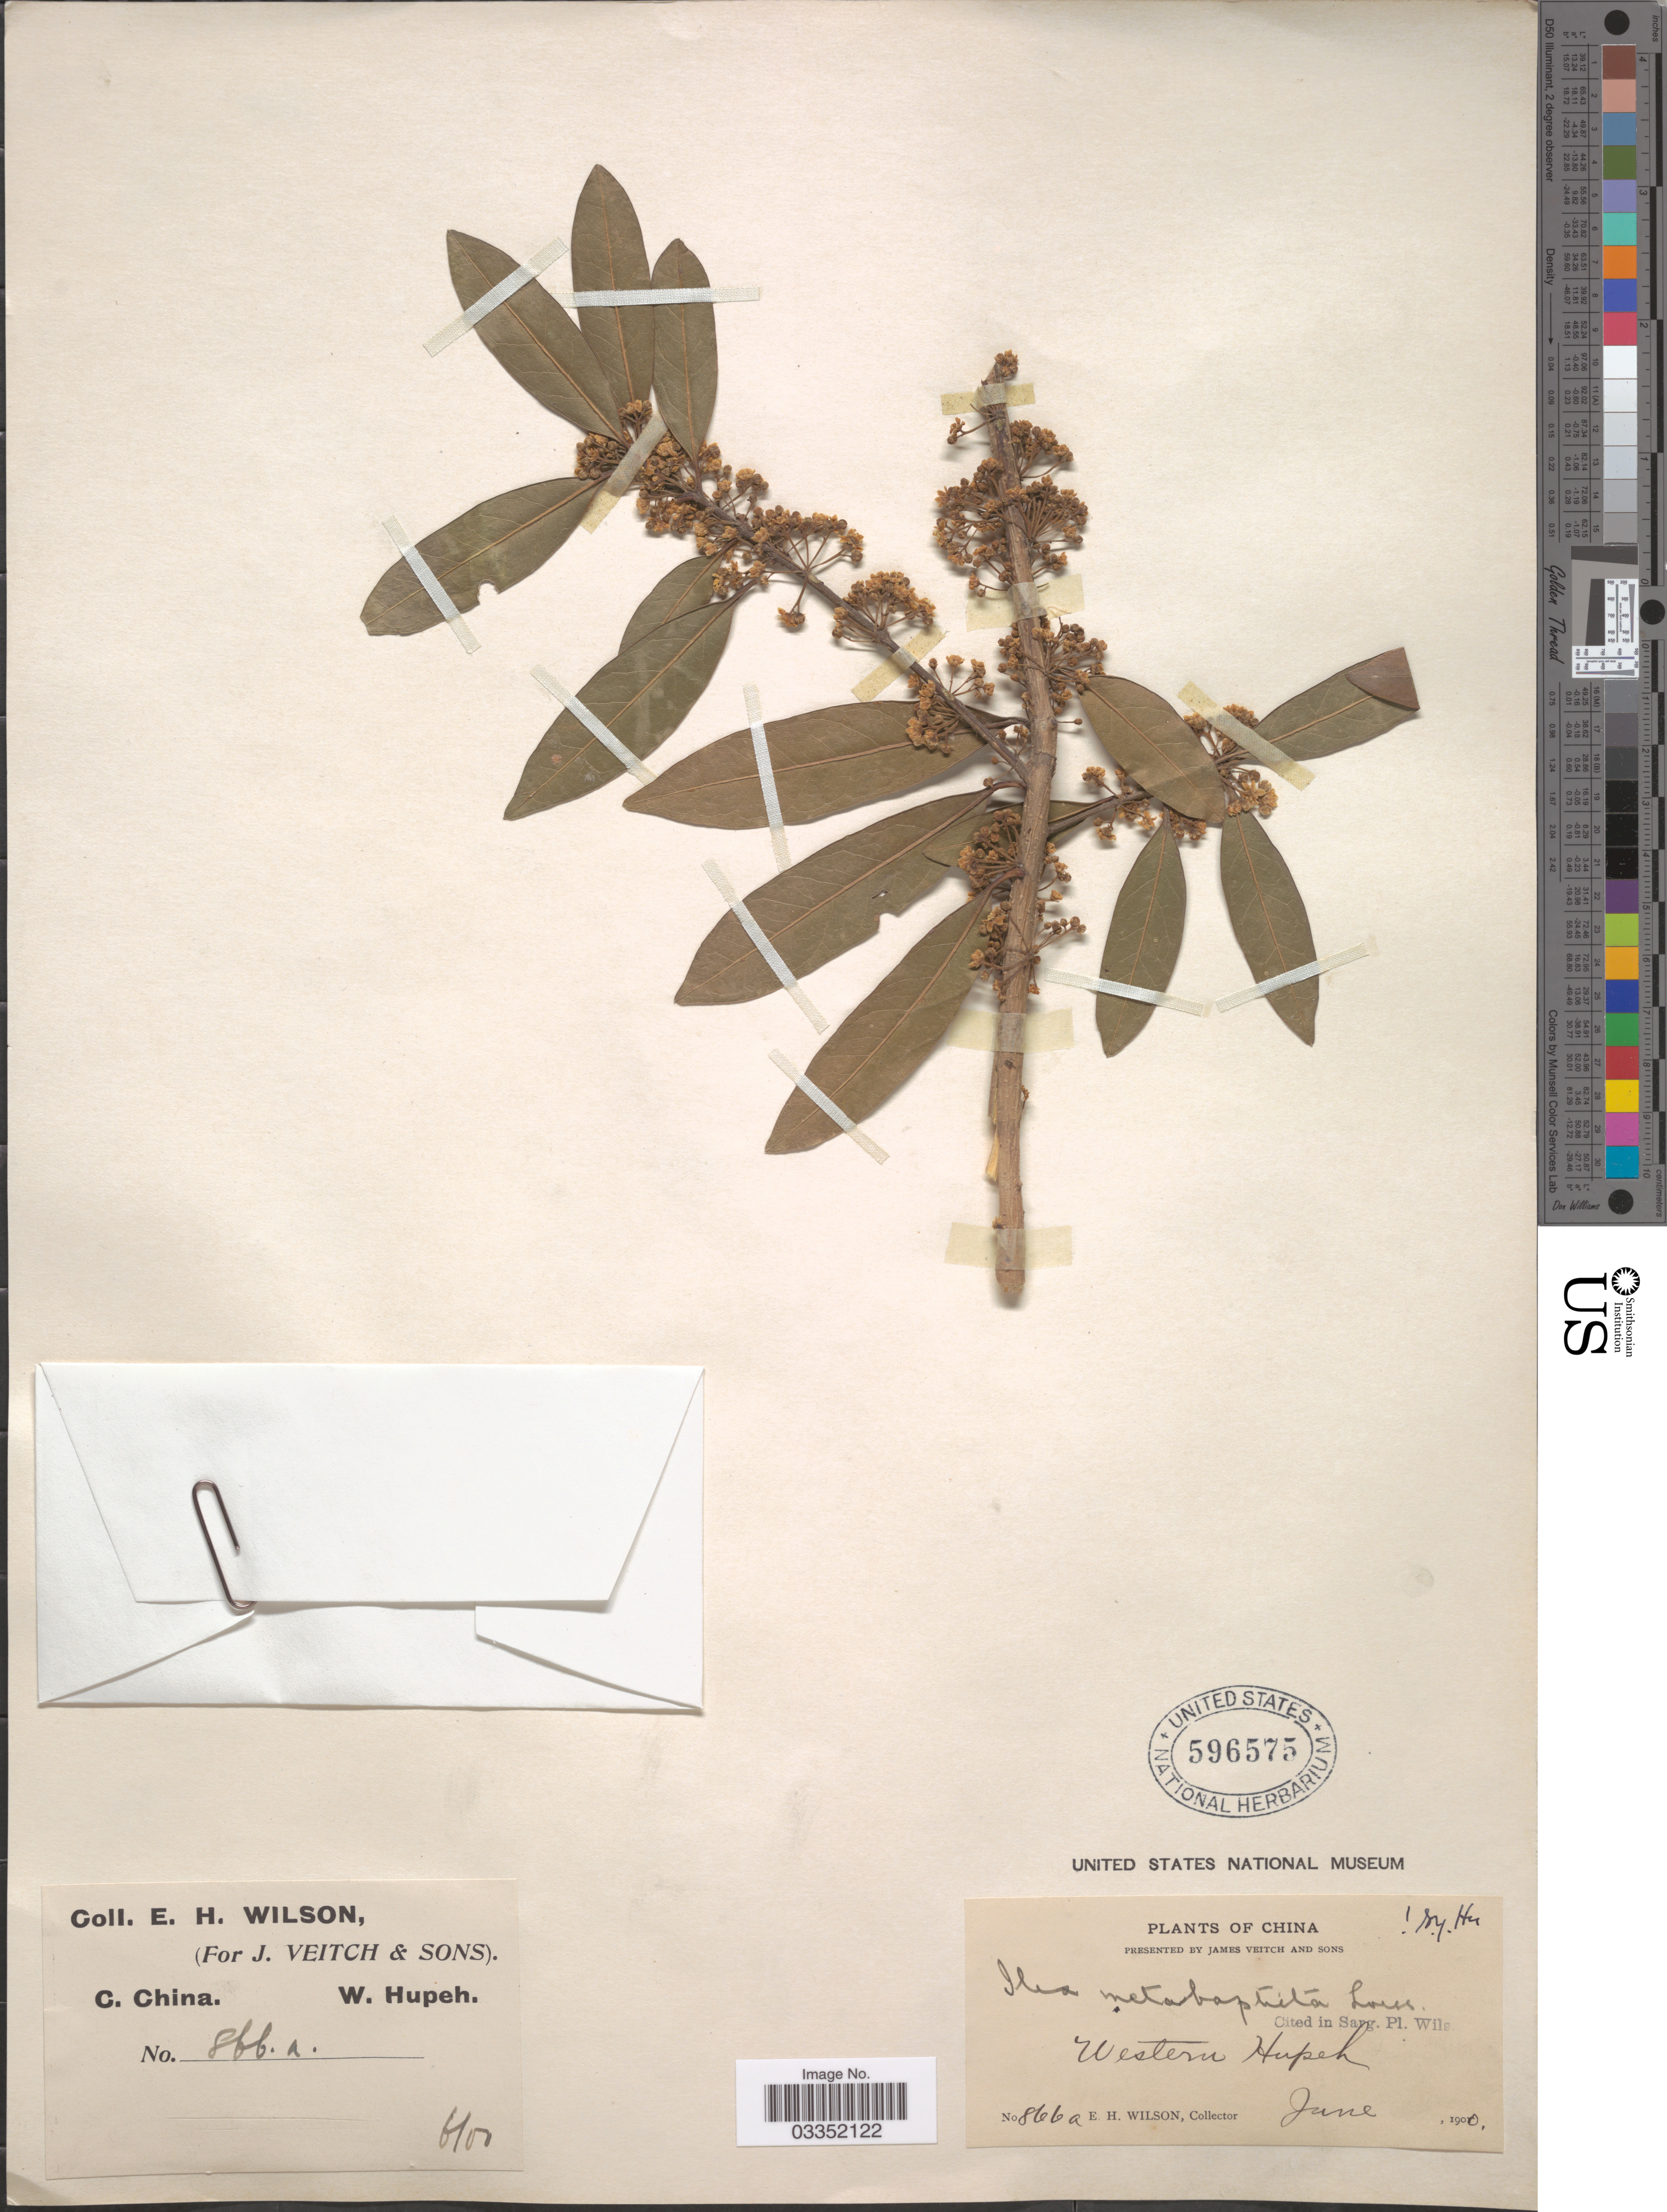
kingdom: Plantae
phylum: Tracheophyta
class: Magnoliopsida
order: Aquifoliales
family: Aquifoliaceae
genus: Ilex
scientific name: Ilex metabaptista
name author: Loes.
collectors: E. Wilson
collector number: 866a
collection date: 1900-06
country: China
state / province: Hubei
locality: C. China, Western Hupeh.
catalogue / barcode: US 596575